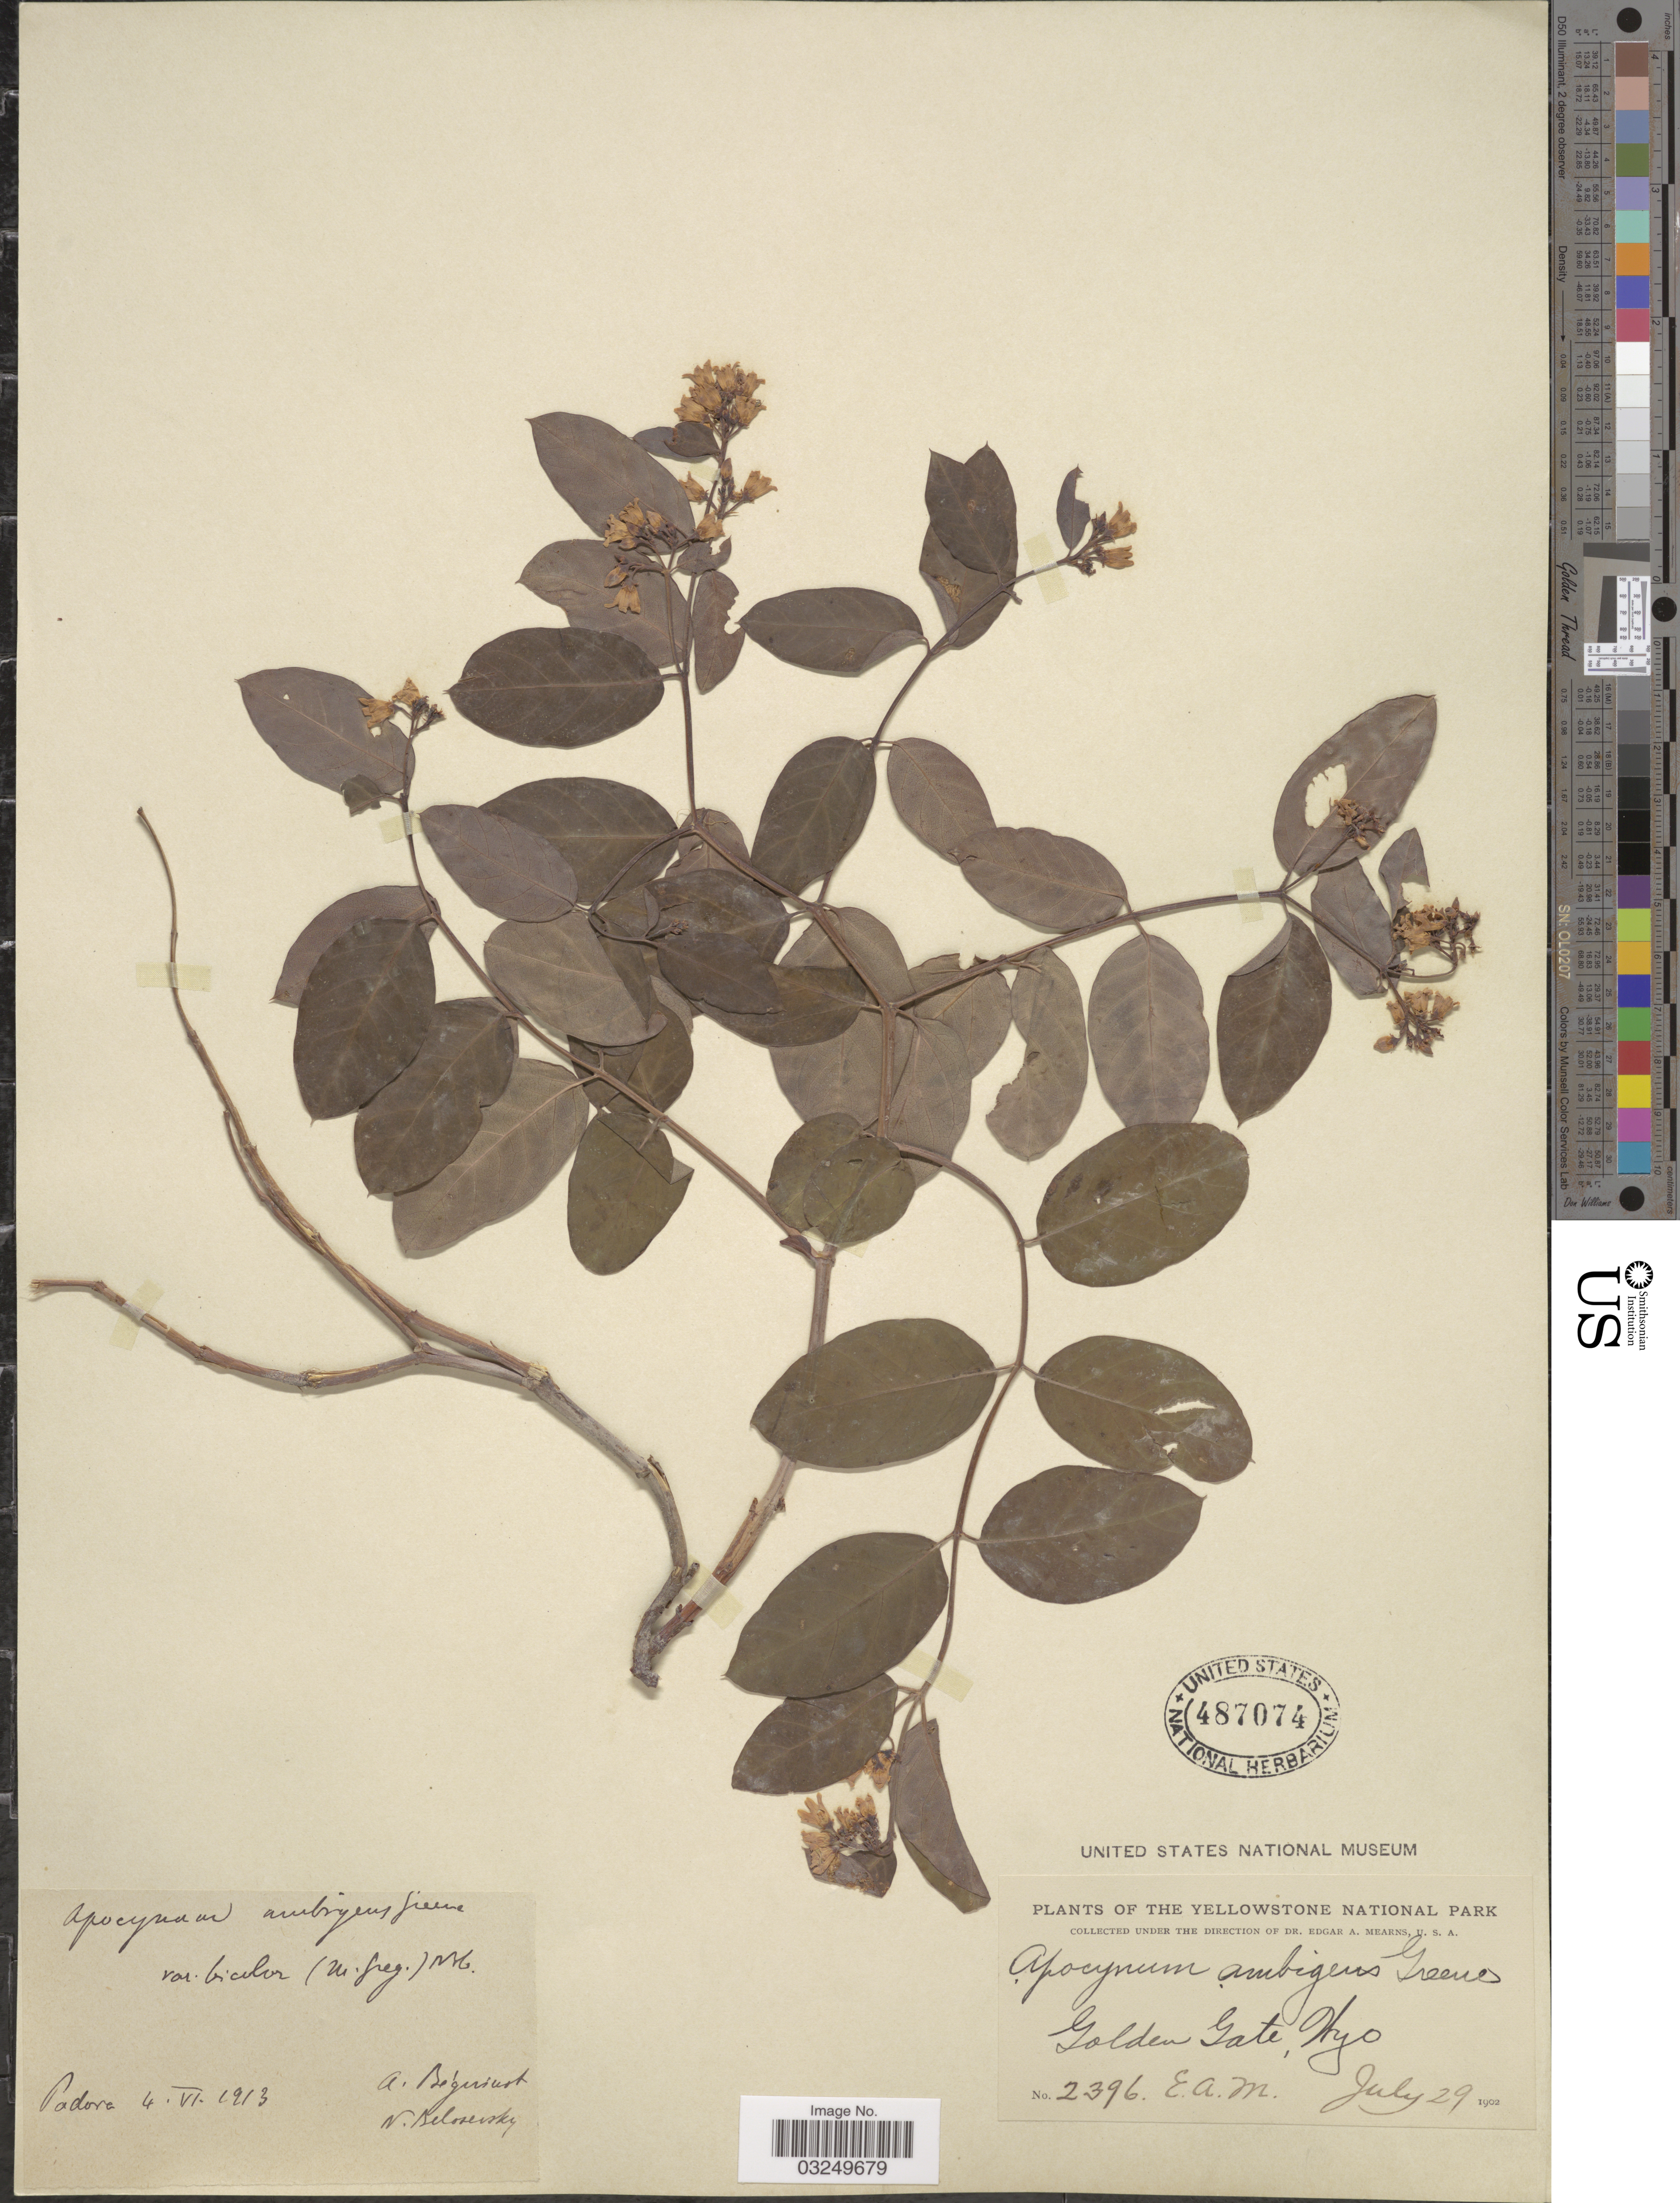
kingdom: Plantae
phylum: Tracheophyta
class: Magnoliopsida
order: Gentianales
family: Apocynaceae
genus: Apocynum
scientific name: Apocynum bicolor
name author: E.A. McGregor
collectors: E. A. Mearns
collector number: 2396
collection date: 1902-07-29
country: United States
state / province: Wyoming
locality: Yellowstone National Park. Golden Gate.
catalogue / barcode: US 487074